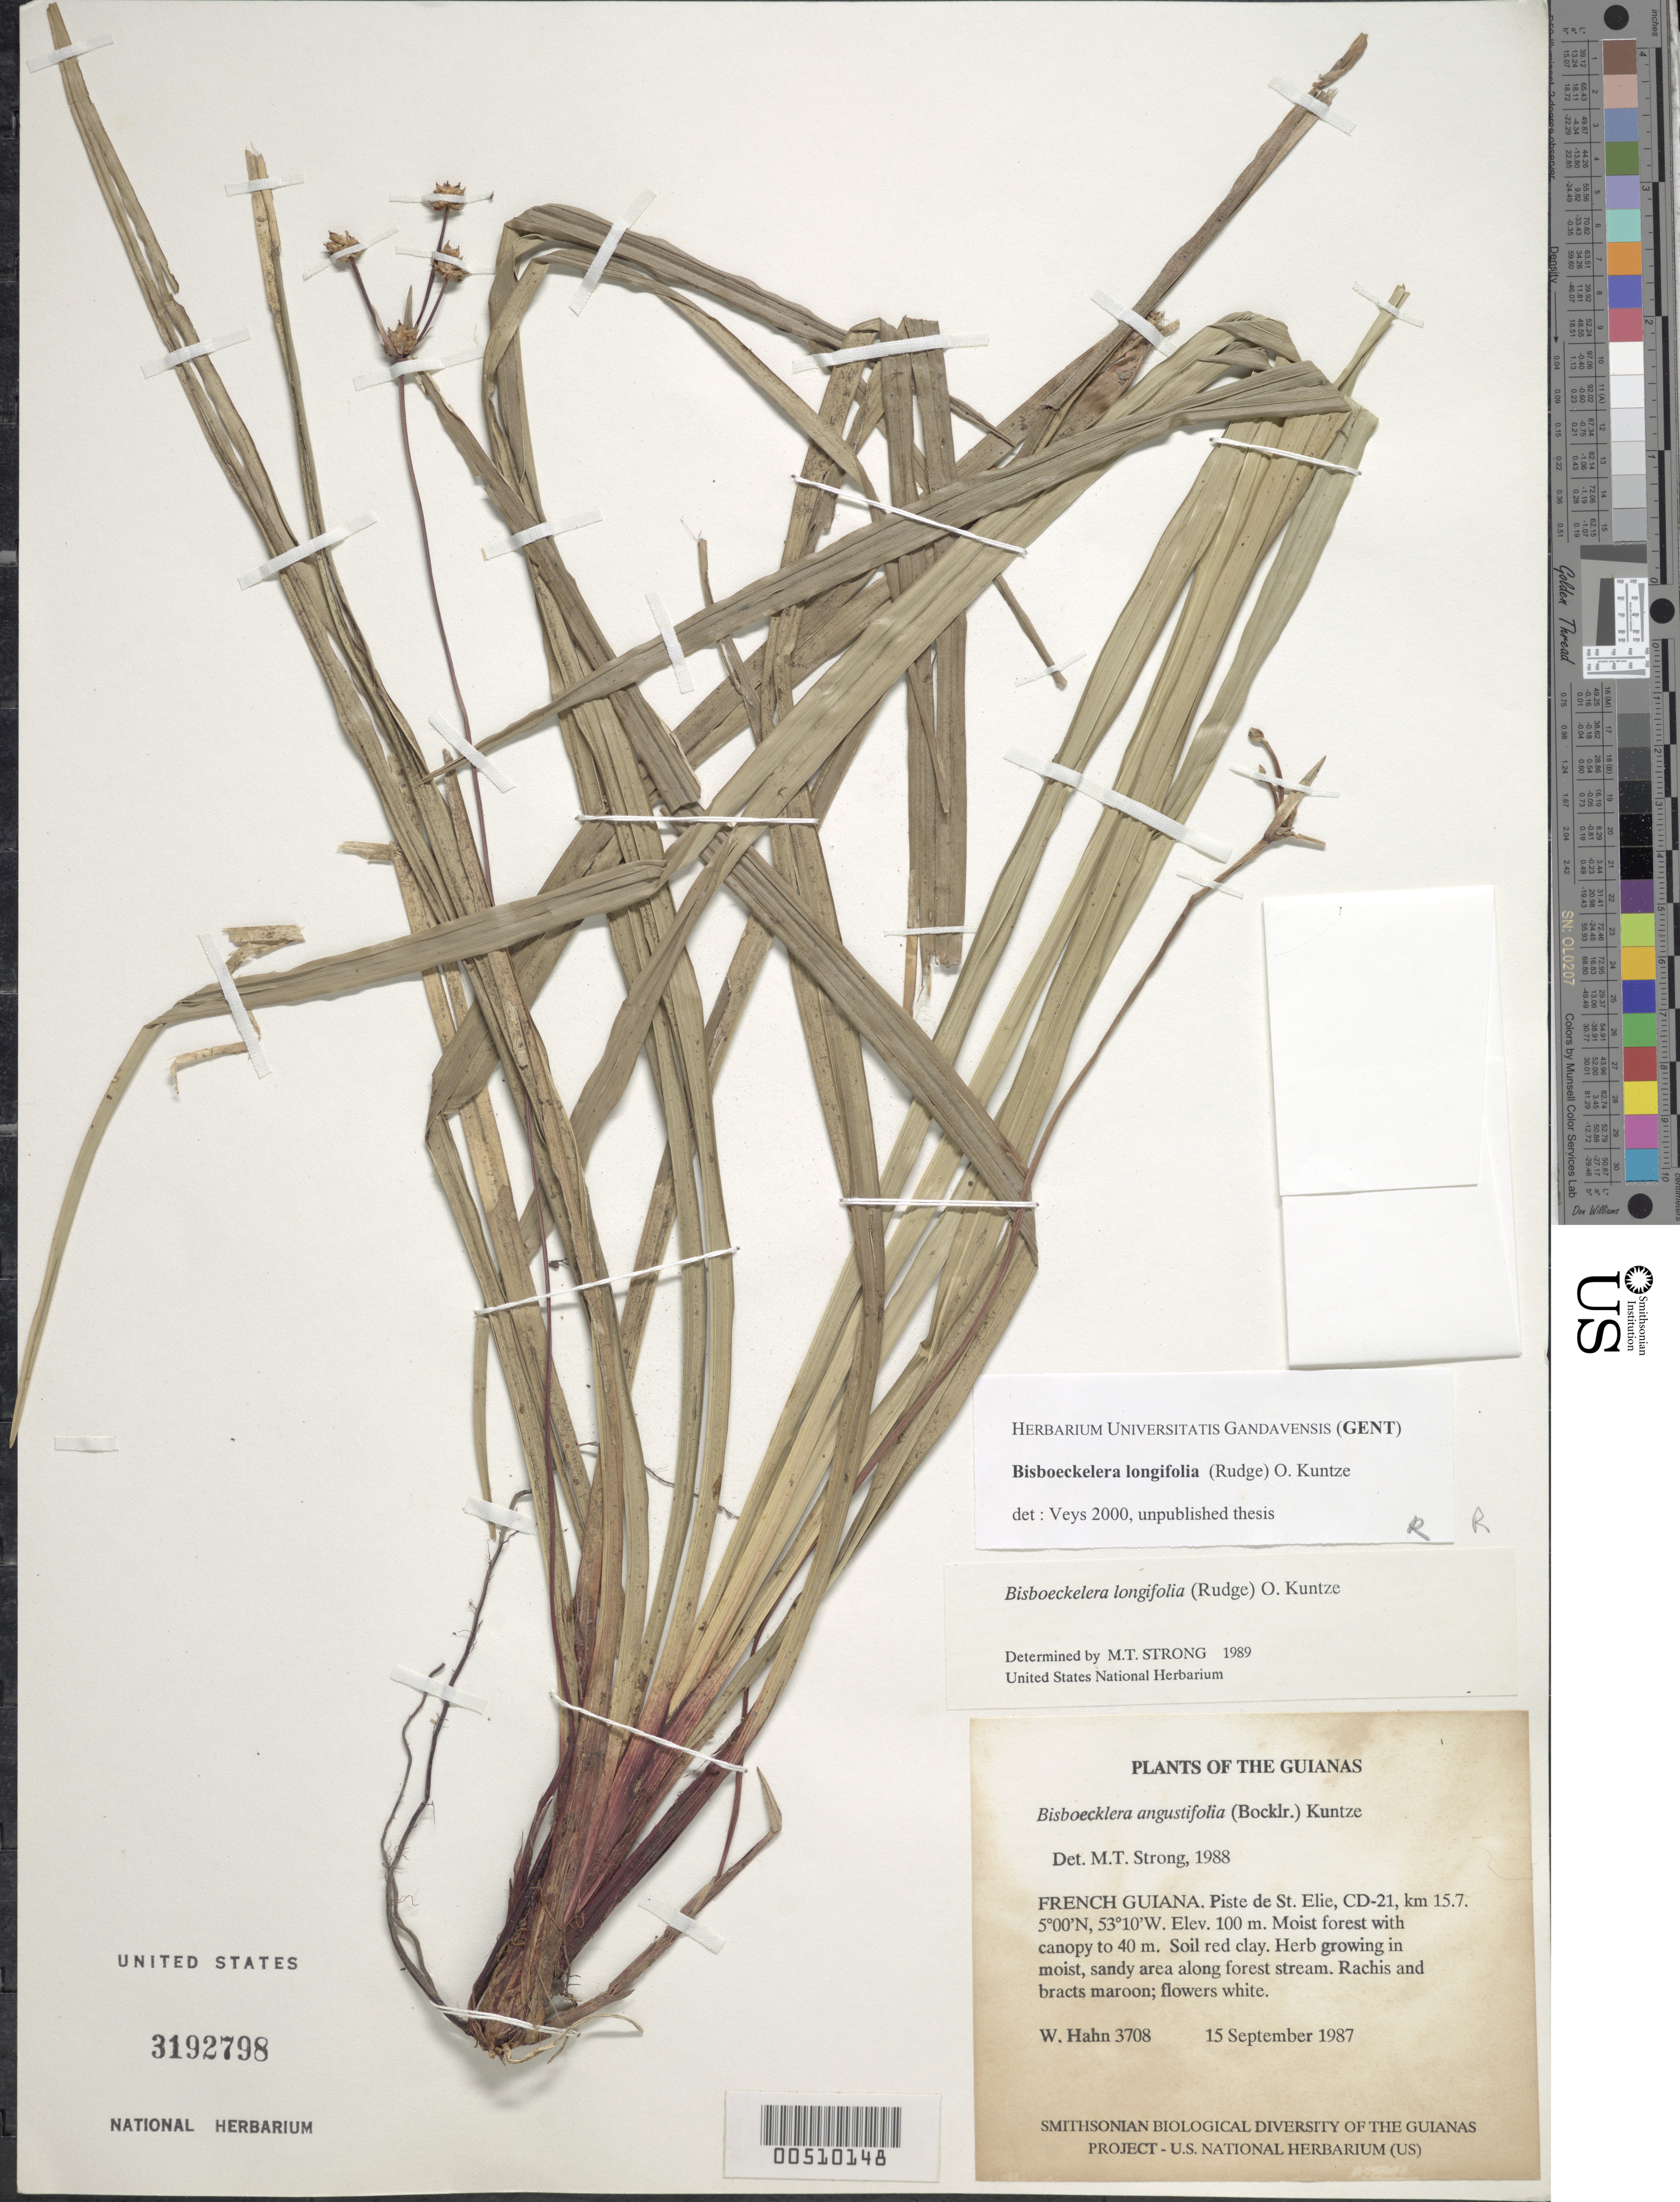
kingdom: Plantae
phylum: Tracheophyta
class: Liliopsida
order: Poales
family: Cyperaceae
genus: Bisboeckelera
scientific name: Bisboeckelera longifolia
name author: (Rudge) Kuntze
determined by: Strong, M. T., (US), Smithsonian Institution - National Museum of Natural History (UNITED STATES)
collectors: W. Hahn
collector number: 3708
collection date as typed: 15 Sep 1987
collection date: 1987-09-15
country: French Guiana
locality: Piste de St. Elie, CD-21, km 15.7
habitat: Moist forest with canopy to 40 m; growing in moist, sandy area along forest stream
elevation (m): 100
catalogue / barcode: US 3192798